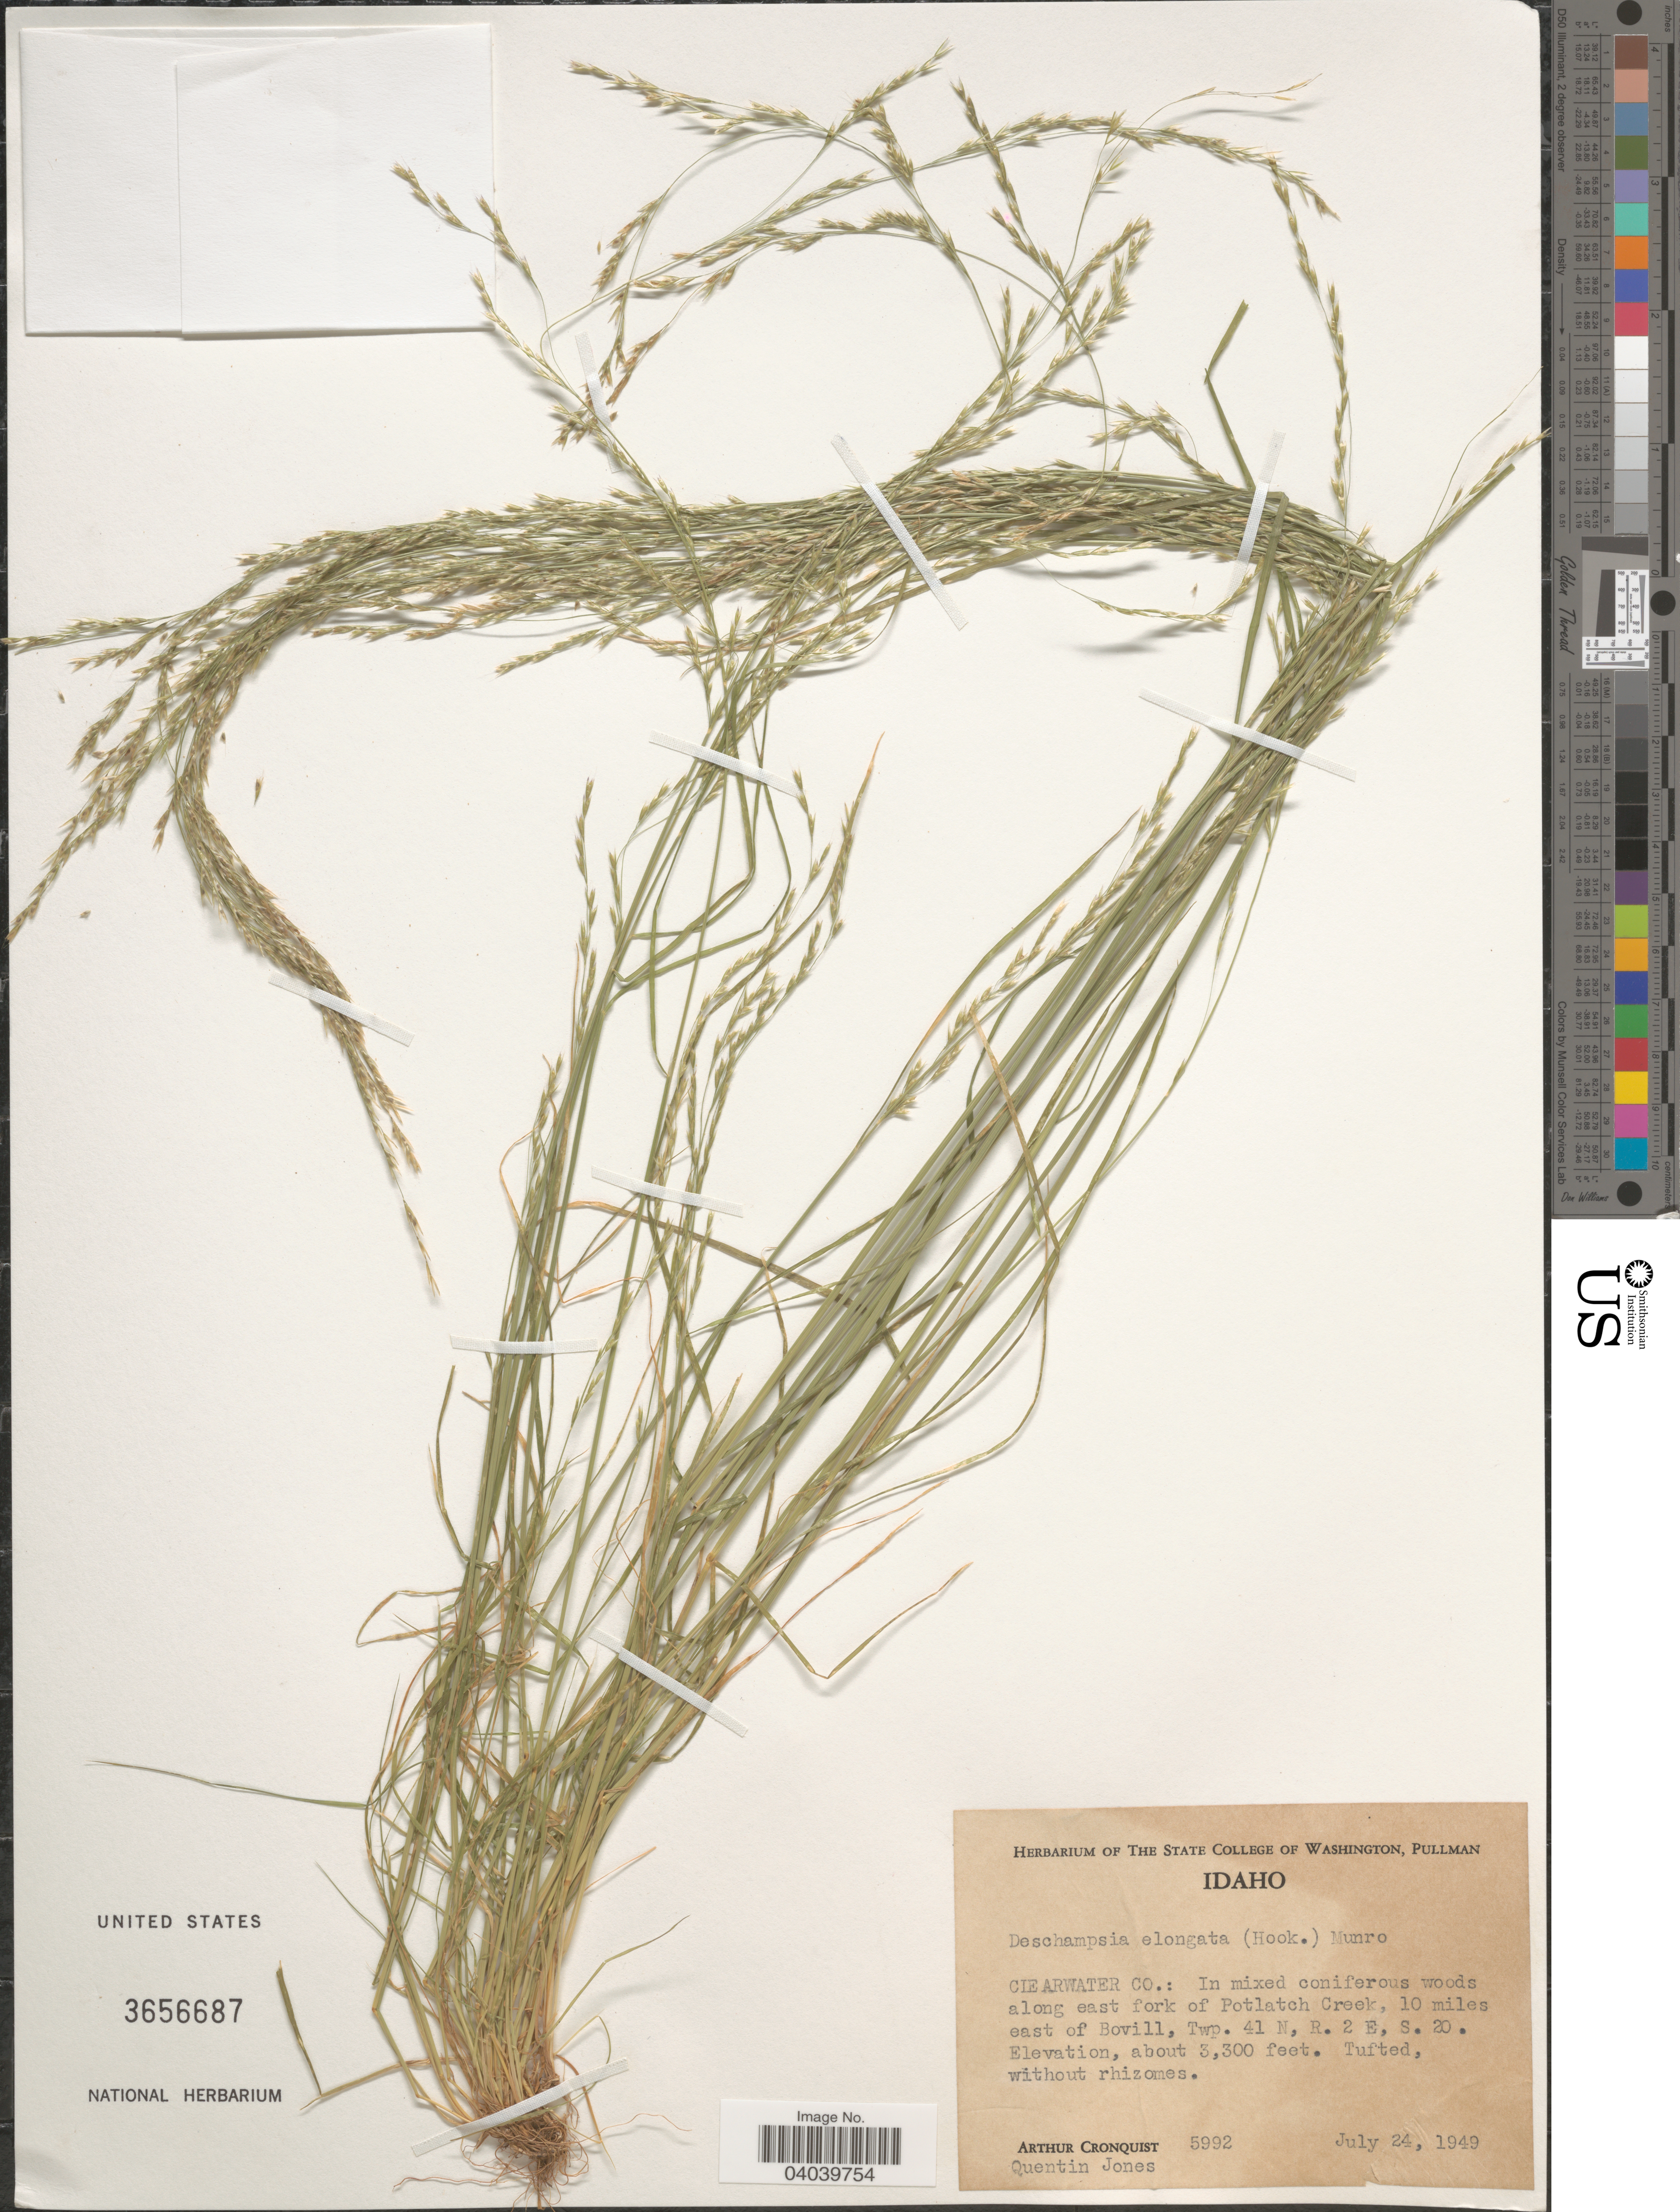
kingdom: Plantae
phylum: Tracheophyta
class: Liliopsida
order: Poales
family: Poaceae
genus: Deschampsia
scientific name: Deschampsia elongata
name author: (Hook.) Munro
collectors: A. J. Cronquist & Q. Jones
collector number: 5992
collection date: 1949-07-24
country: United States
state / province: Idaho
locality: Clearwater Co.: In mixed coniferous woods along east fork of Potlatch Creek, 10 miles east of Bovill, Twp. 41 N, R. 2 E, S. 20.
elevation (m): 1006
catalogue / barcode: US 3656687